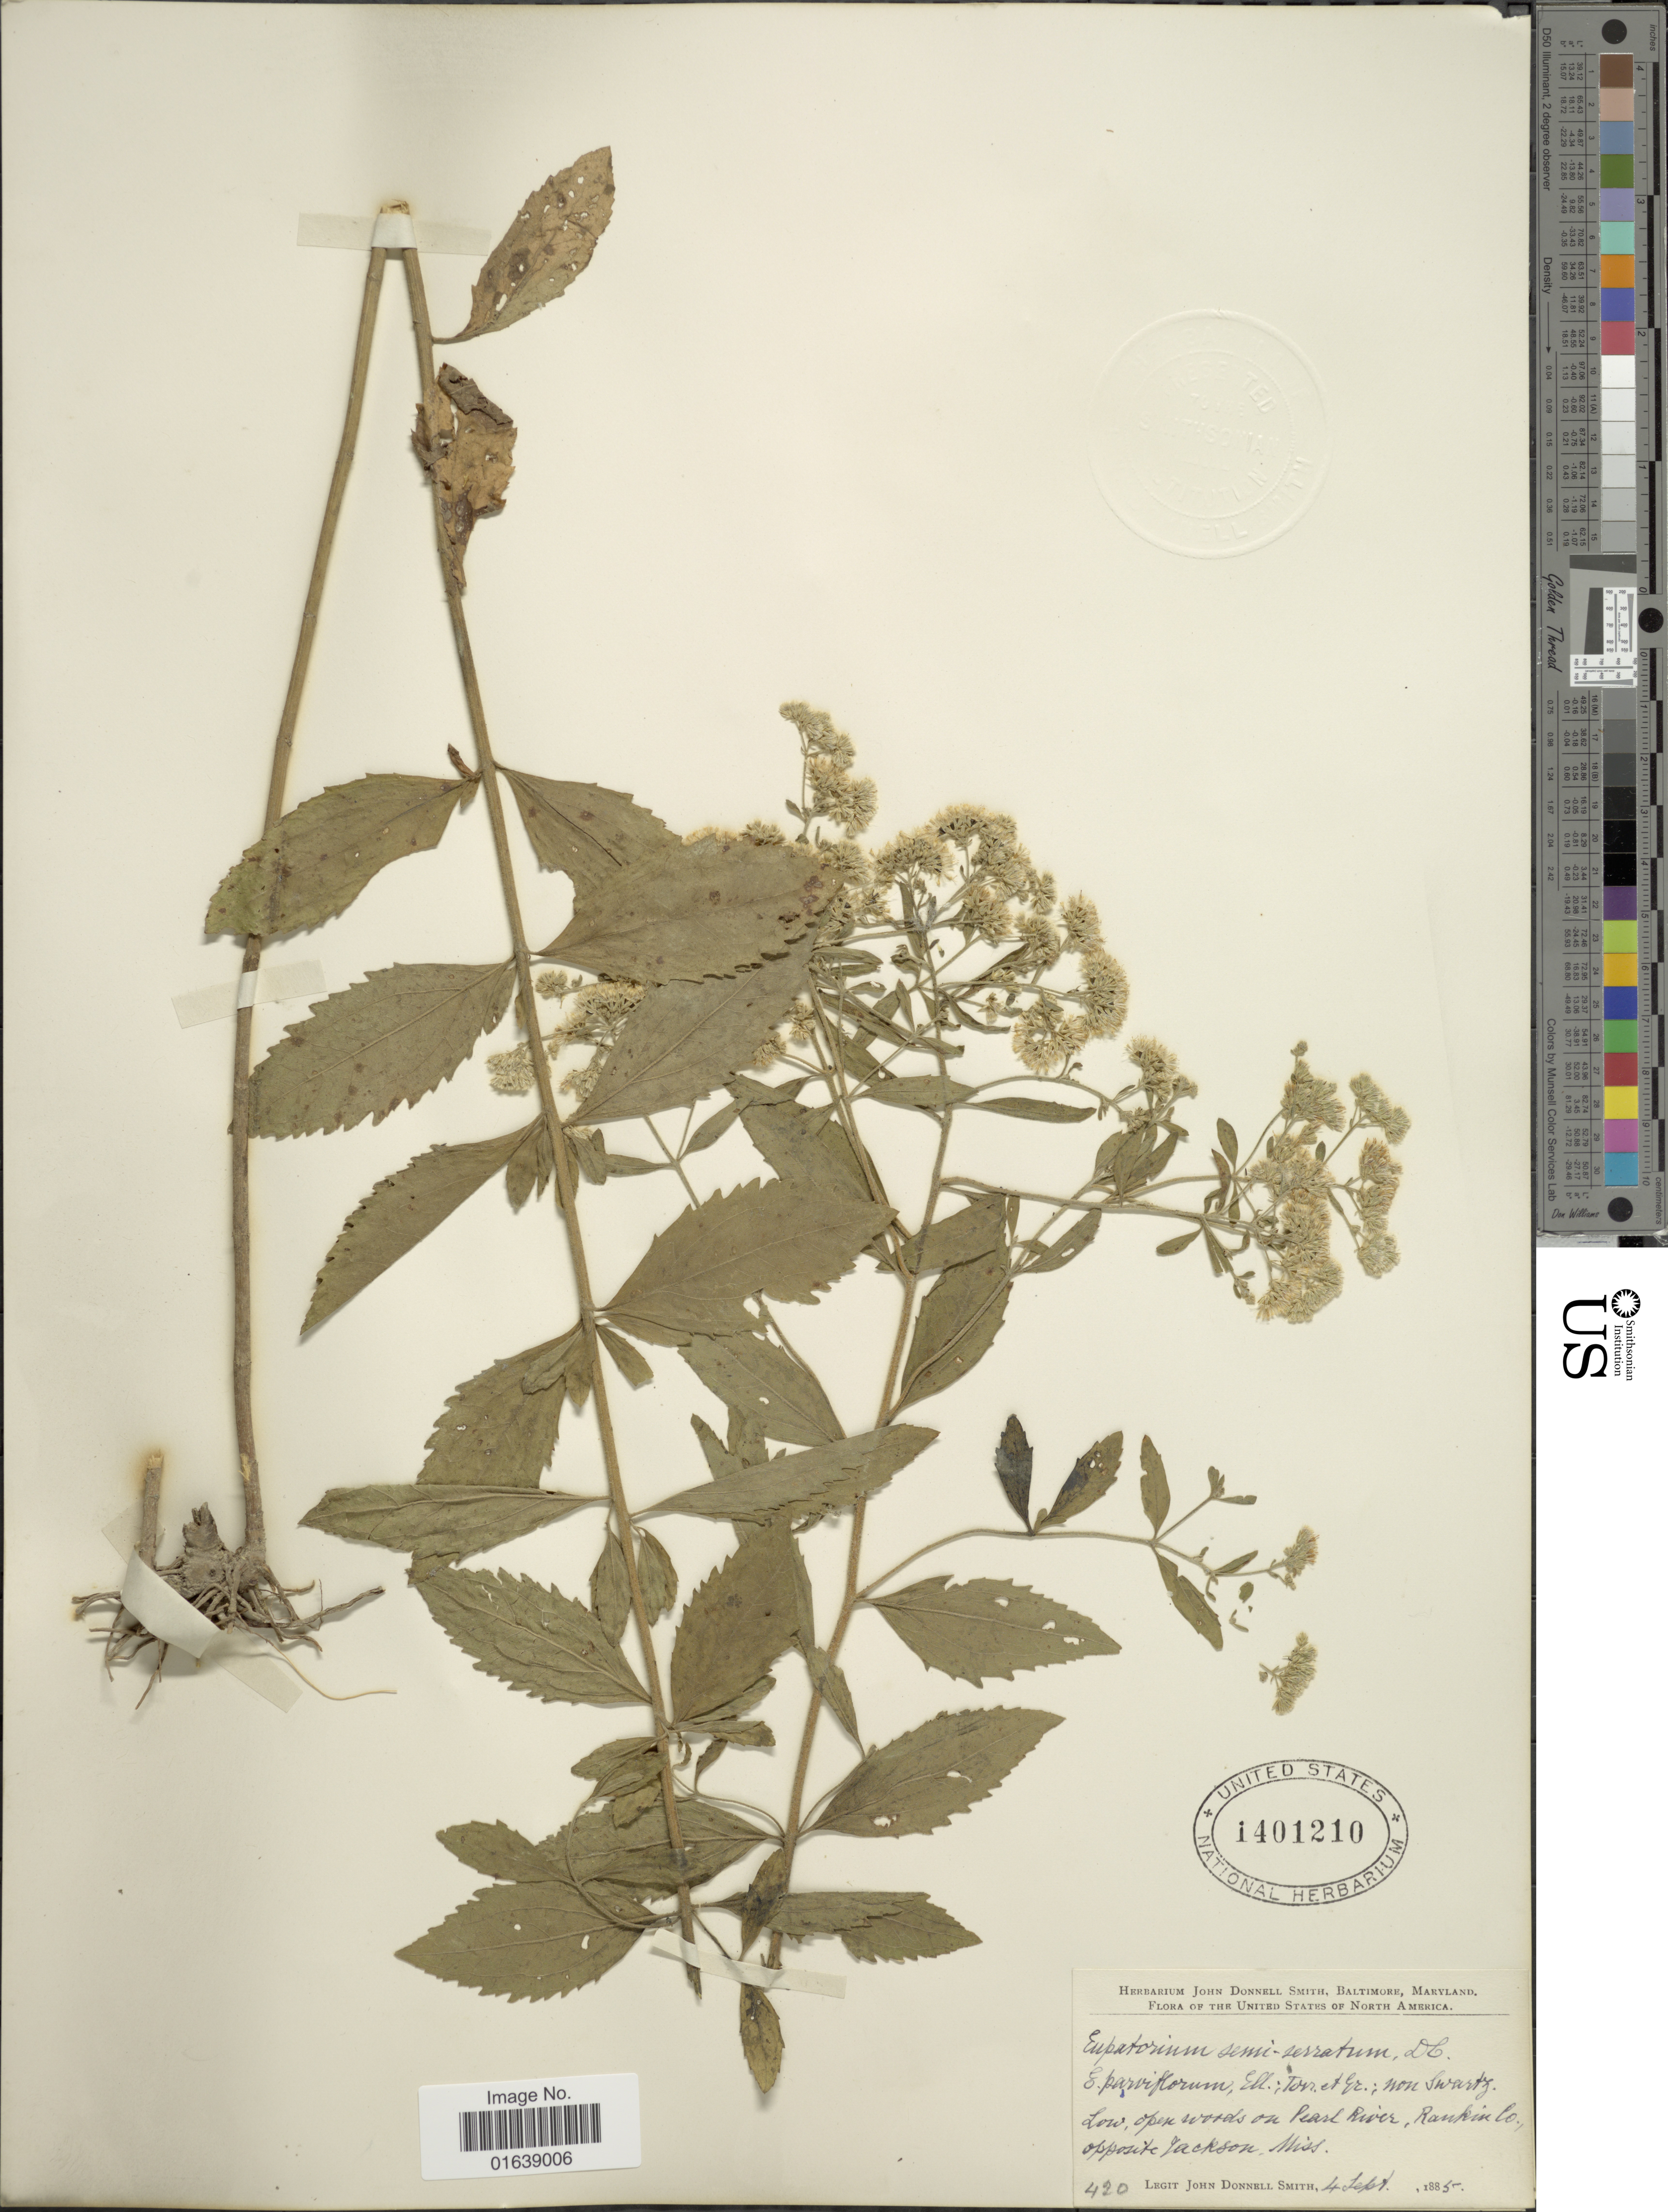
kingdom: Plantae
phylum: Tracheophyta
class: Magnoliopsida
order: Asterales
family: Asteraceae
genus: Eupatorium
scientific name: Eupatorium cuneifolium var. semiserratum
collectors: J. Donnell Smith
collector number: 420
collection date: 1885-09-04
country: United States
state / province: Mississippi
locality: Low, open woods on Pearl River, Rankin Co. opposite Jackson, Miss.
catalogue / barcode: US 1401210